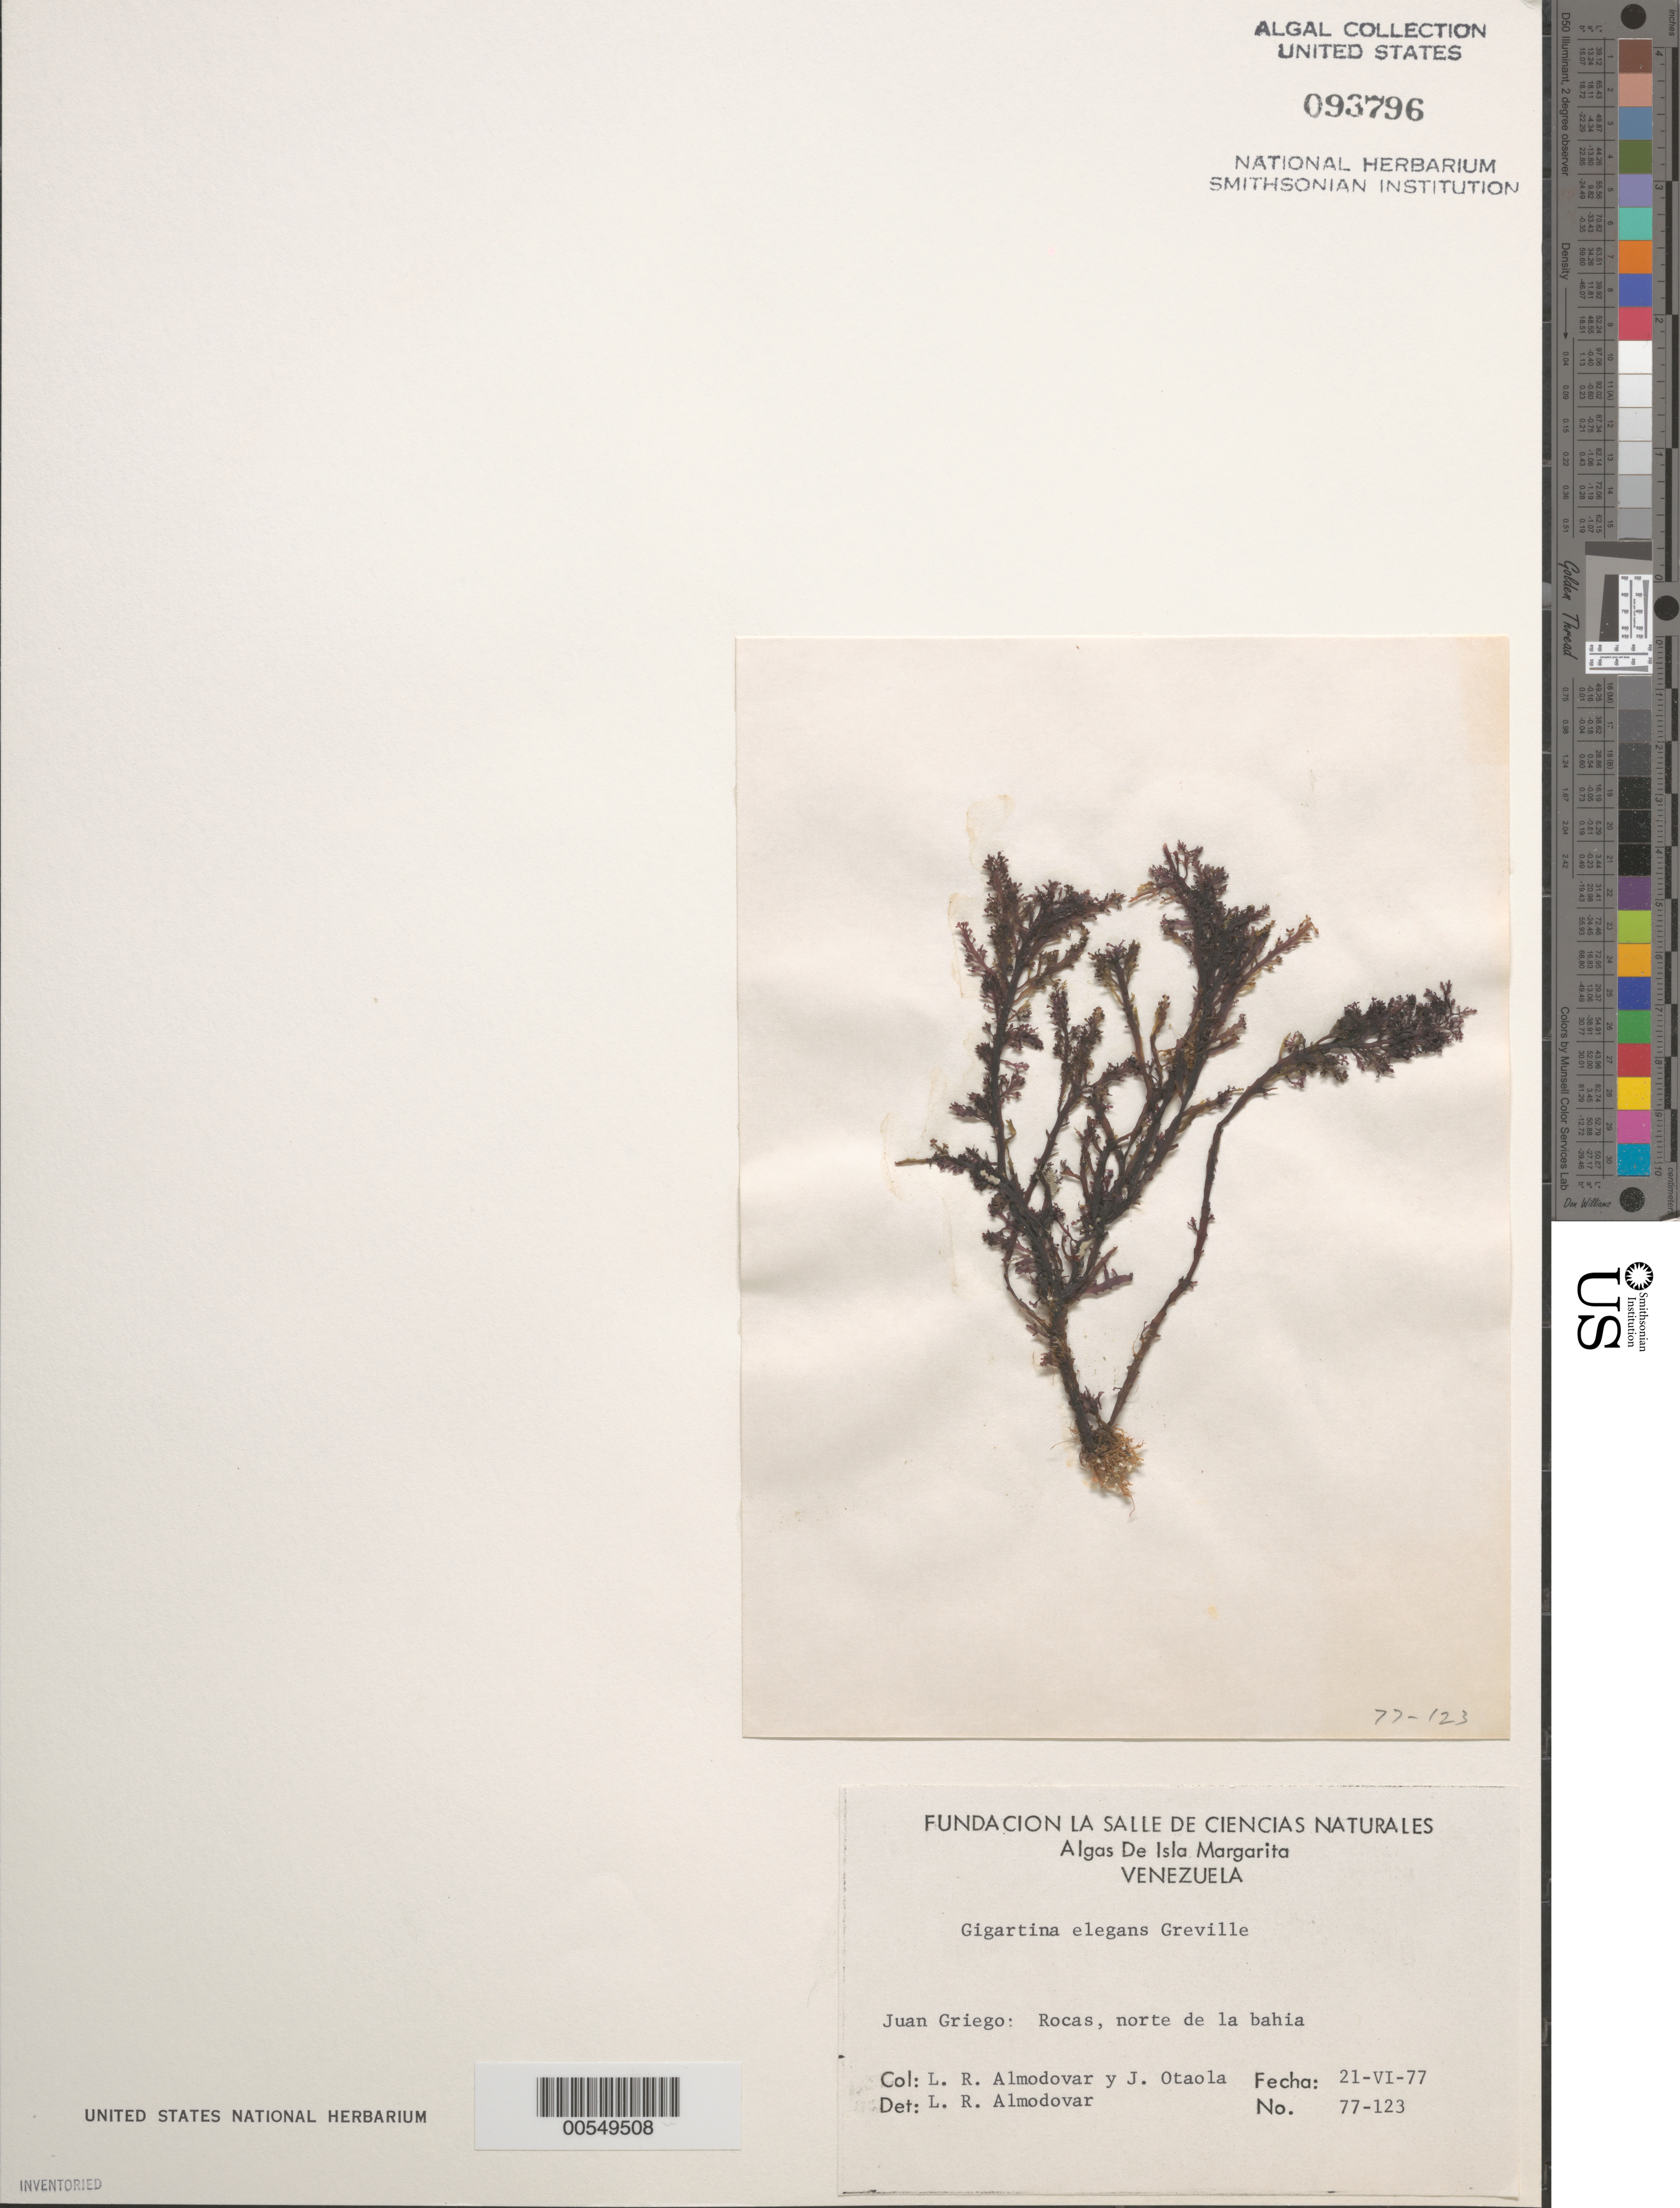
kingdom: Plantae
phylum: Rhodophyta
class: Florideophyceae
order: Gigartinales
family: Gigartinaceae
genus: Chondracanthus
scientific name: Chondracanthus elegans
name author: (Grev.) Guiry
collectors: L. Almodovar & J. Otaola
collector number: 77-123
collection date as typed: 21 Jun 1977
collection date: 1977-06-21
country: Venezuela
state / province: Nueva Esparta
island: Margarita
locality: Juangriego, bahia de juan griego, isla de margarita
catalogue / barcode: US 93796